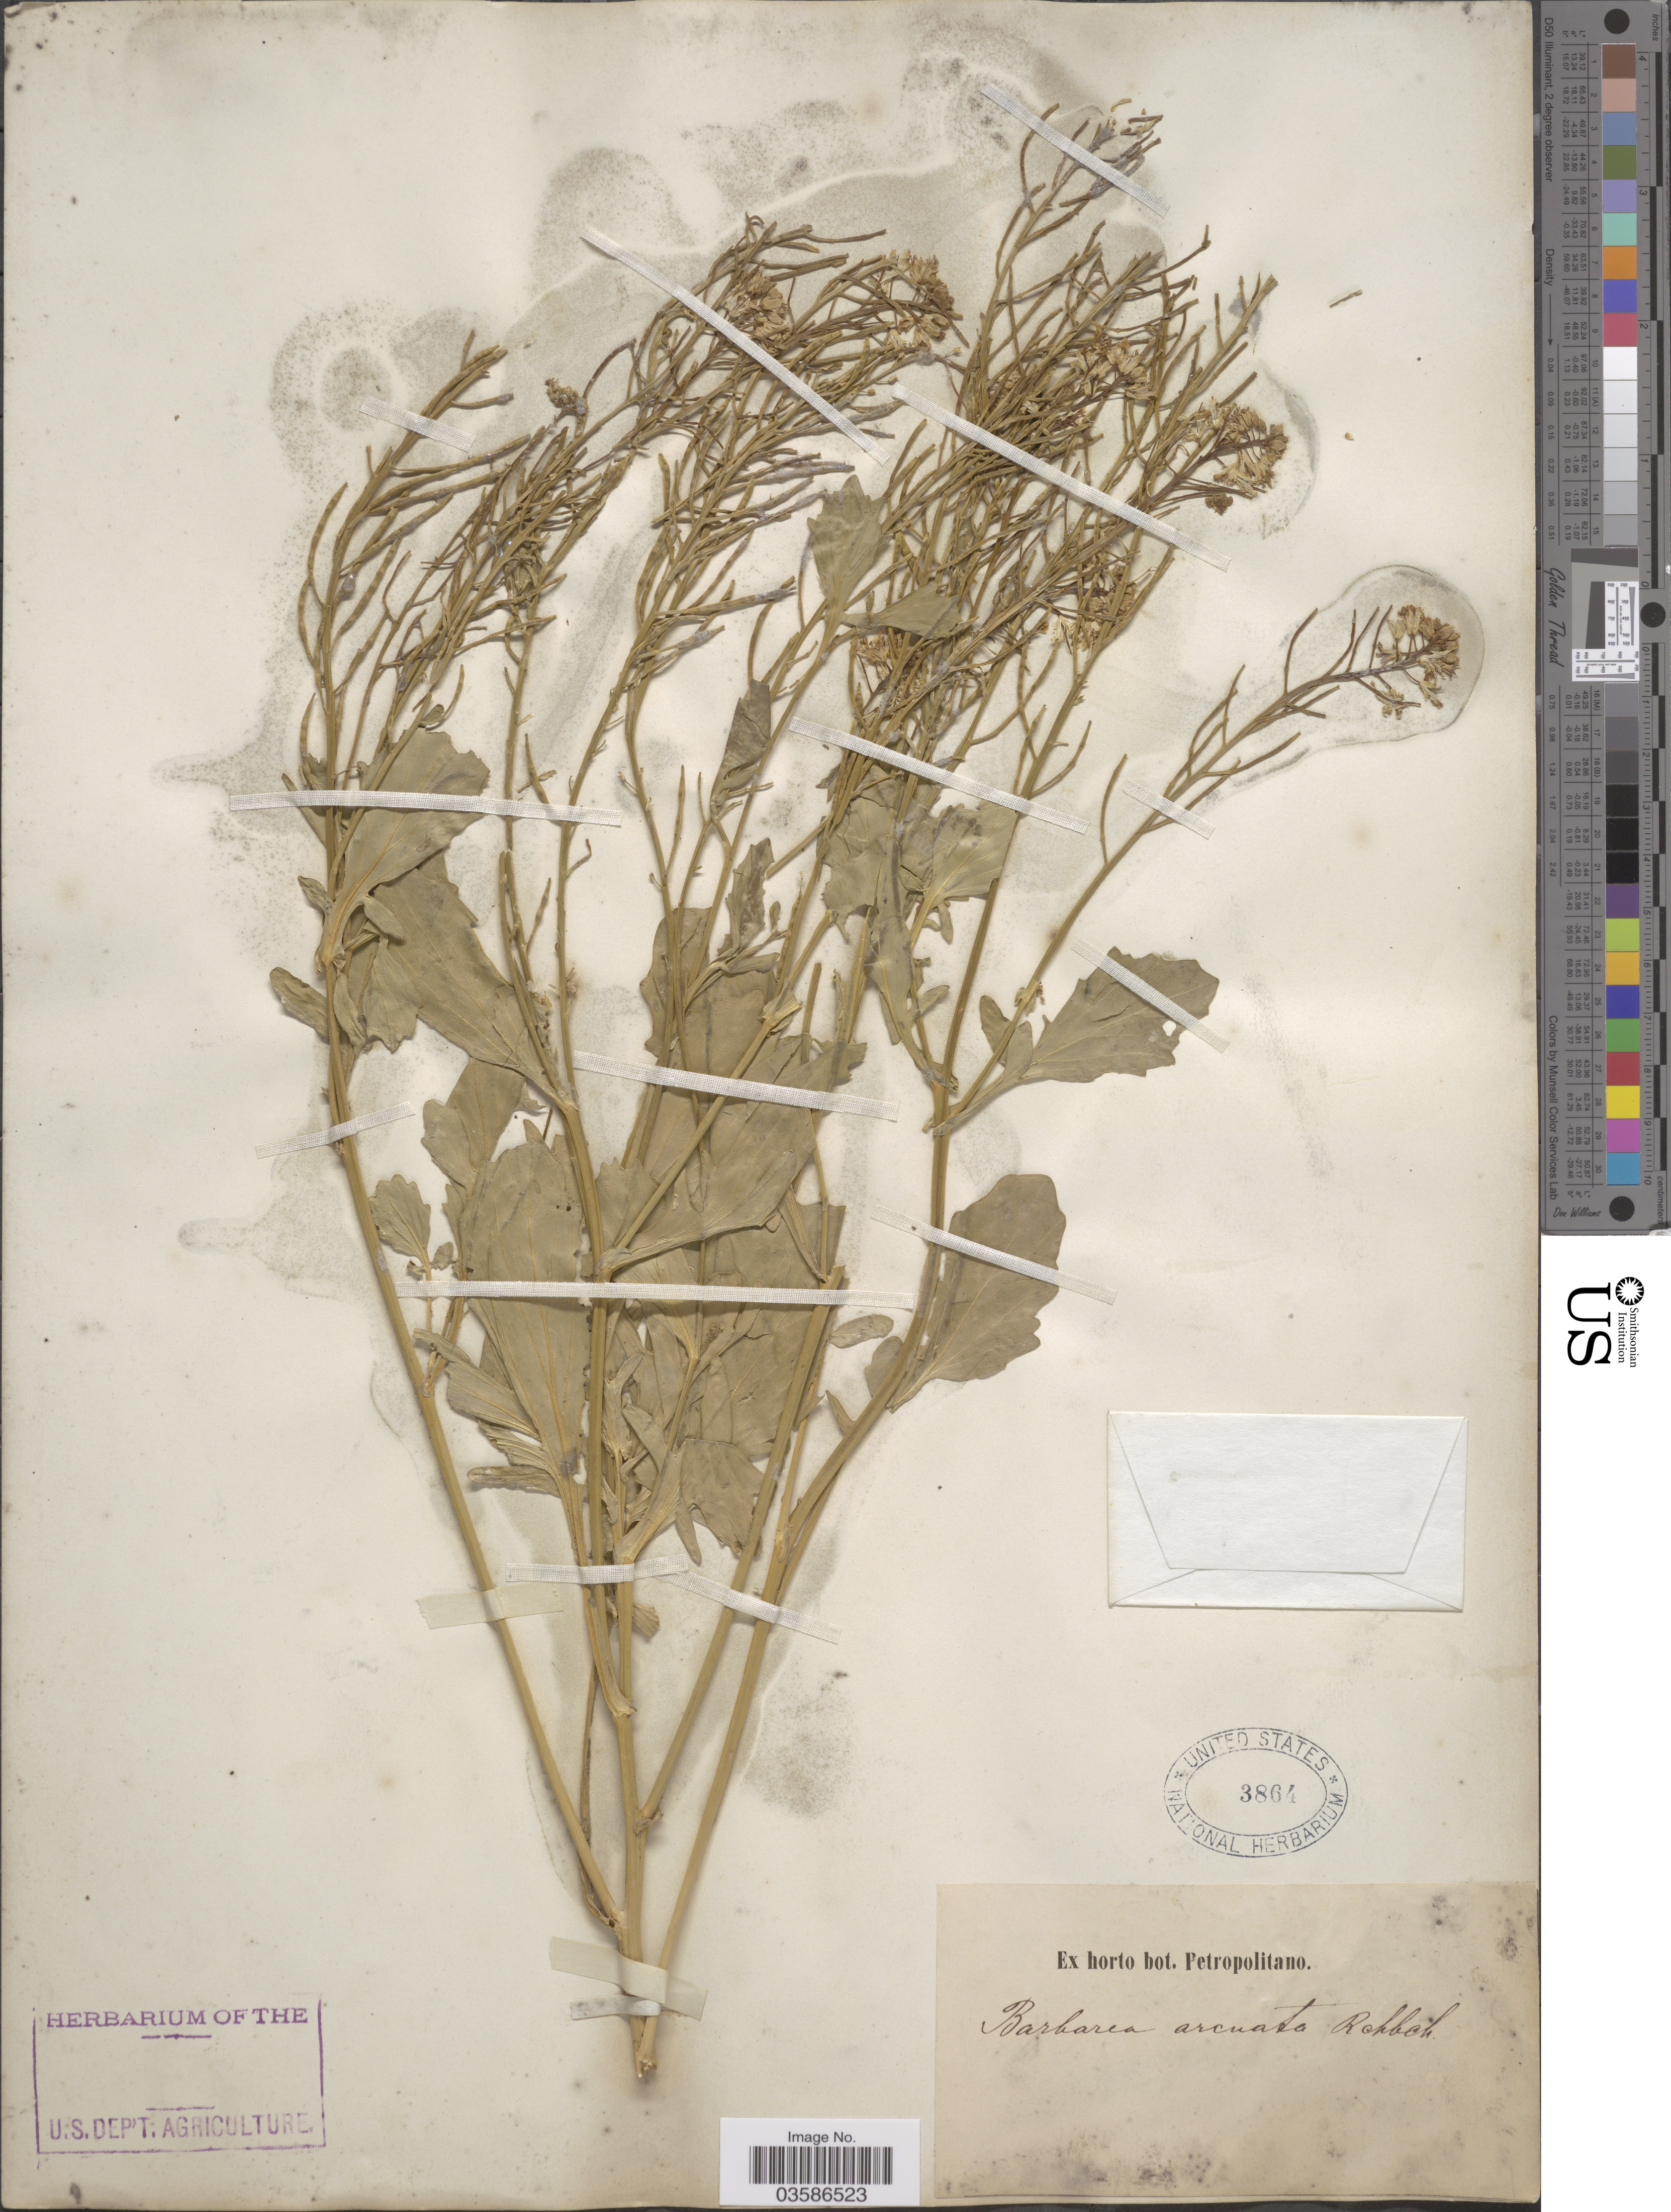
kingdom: Plantae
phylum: Tracheophyta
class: Magnoliopsida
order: Brassicales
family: Brassicaceae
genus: Barbarea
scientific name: Barbarea arcuata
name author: Rchb.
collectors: ex Horto Bot. Petropolitano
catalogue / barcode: US 3864